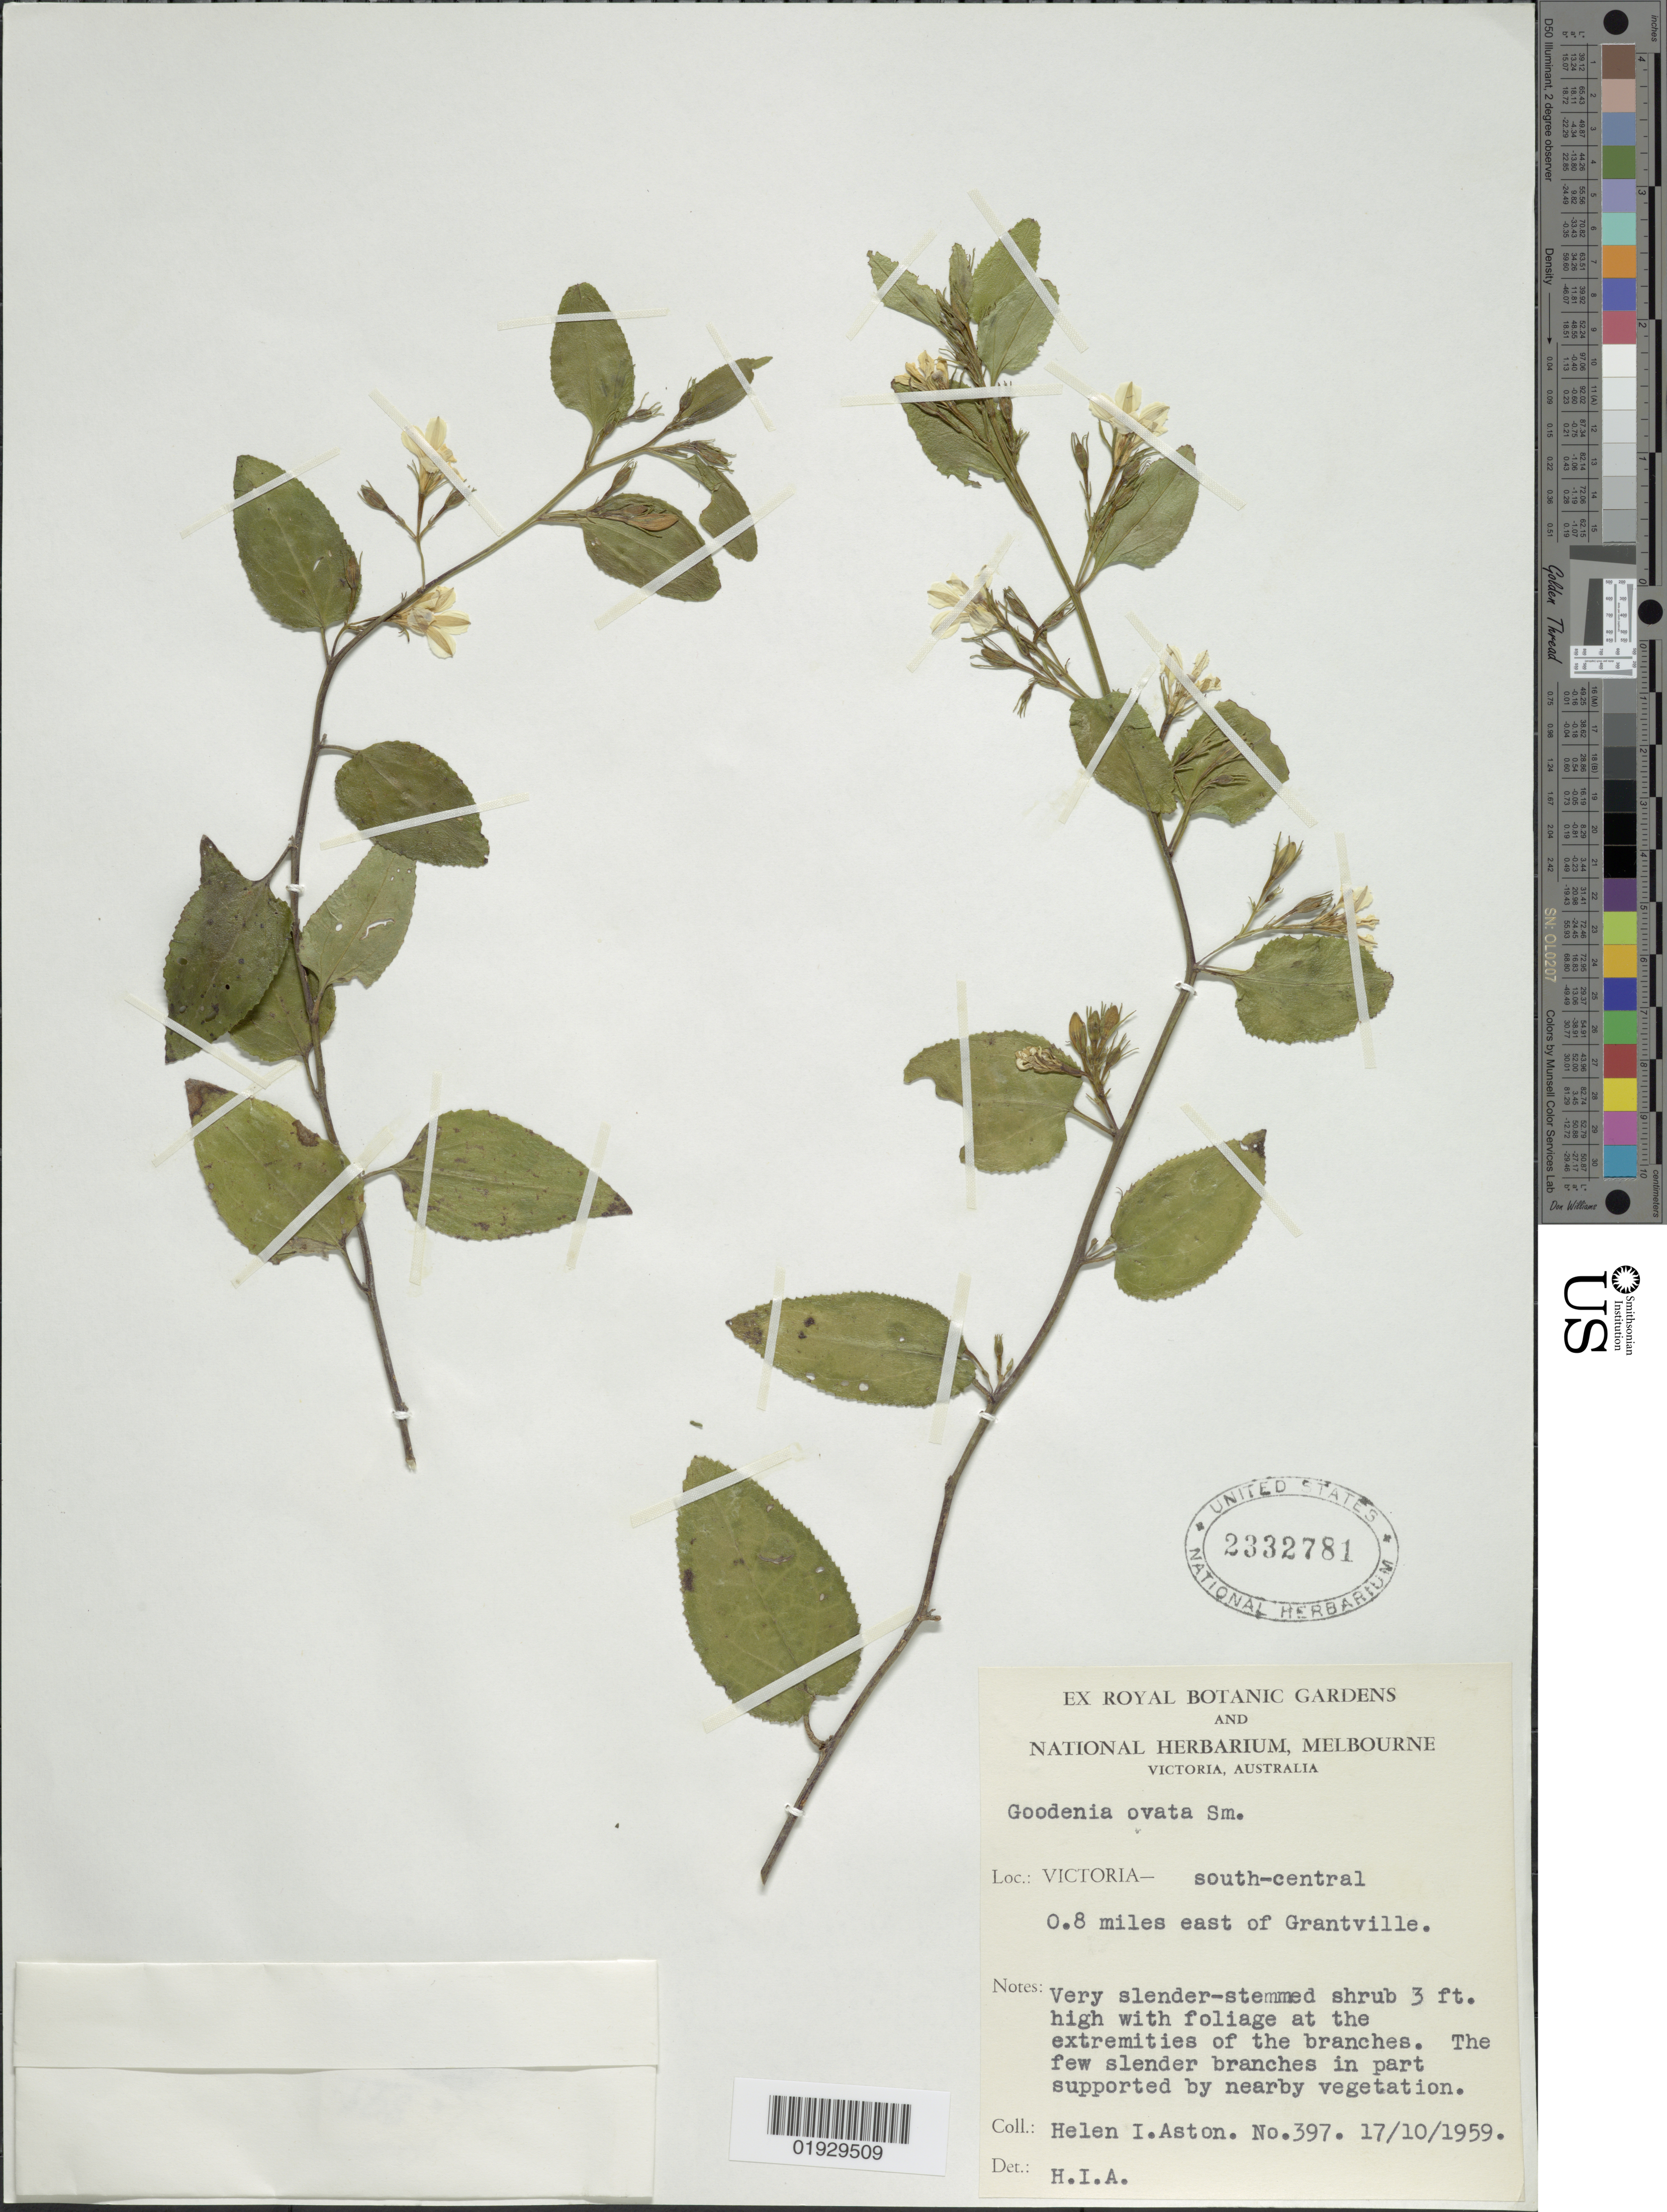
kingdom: Plantae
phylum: Tracheophyta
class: Magnoliopsida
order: Asterales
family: Goodeniaceae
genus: Goodenia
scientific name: Goodenia ovata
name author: Sm.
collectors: H. I. Aston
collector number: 397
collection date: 1959-10-17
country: Australia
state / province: Victoria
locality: Victoria - south - central, 0.8 miles east of Grantville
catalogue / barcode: US 2332781